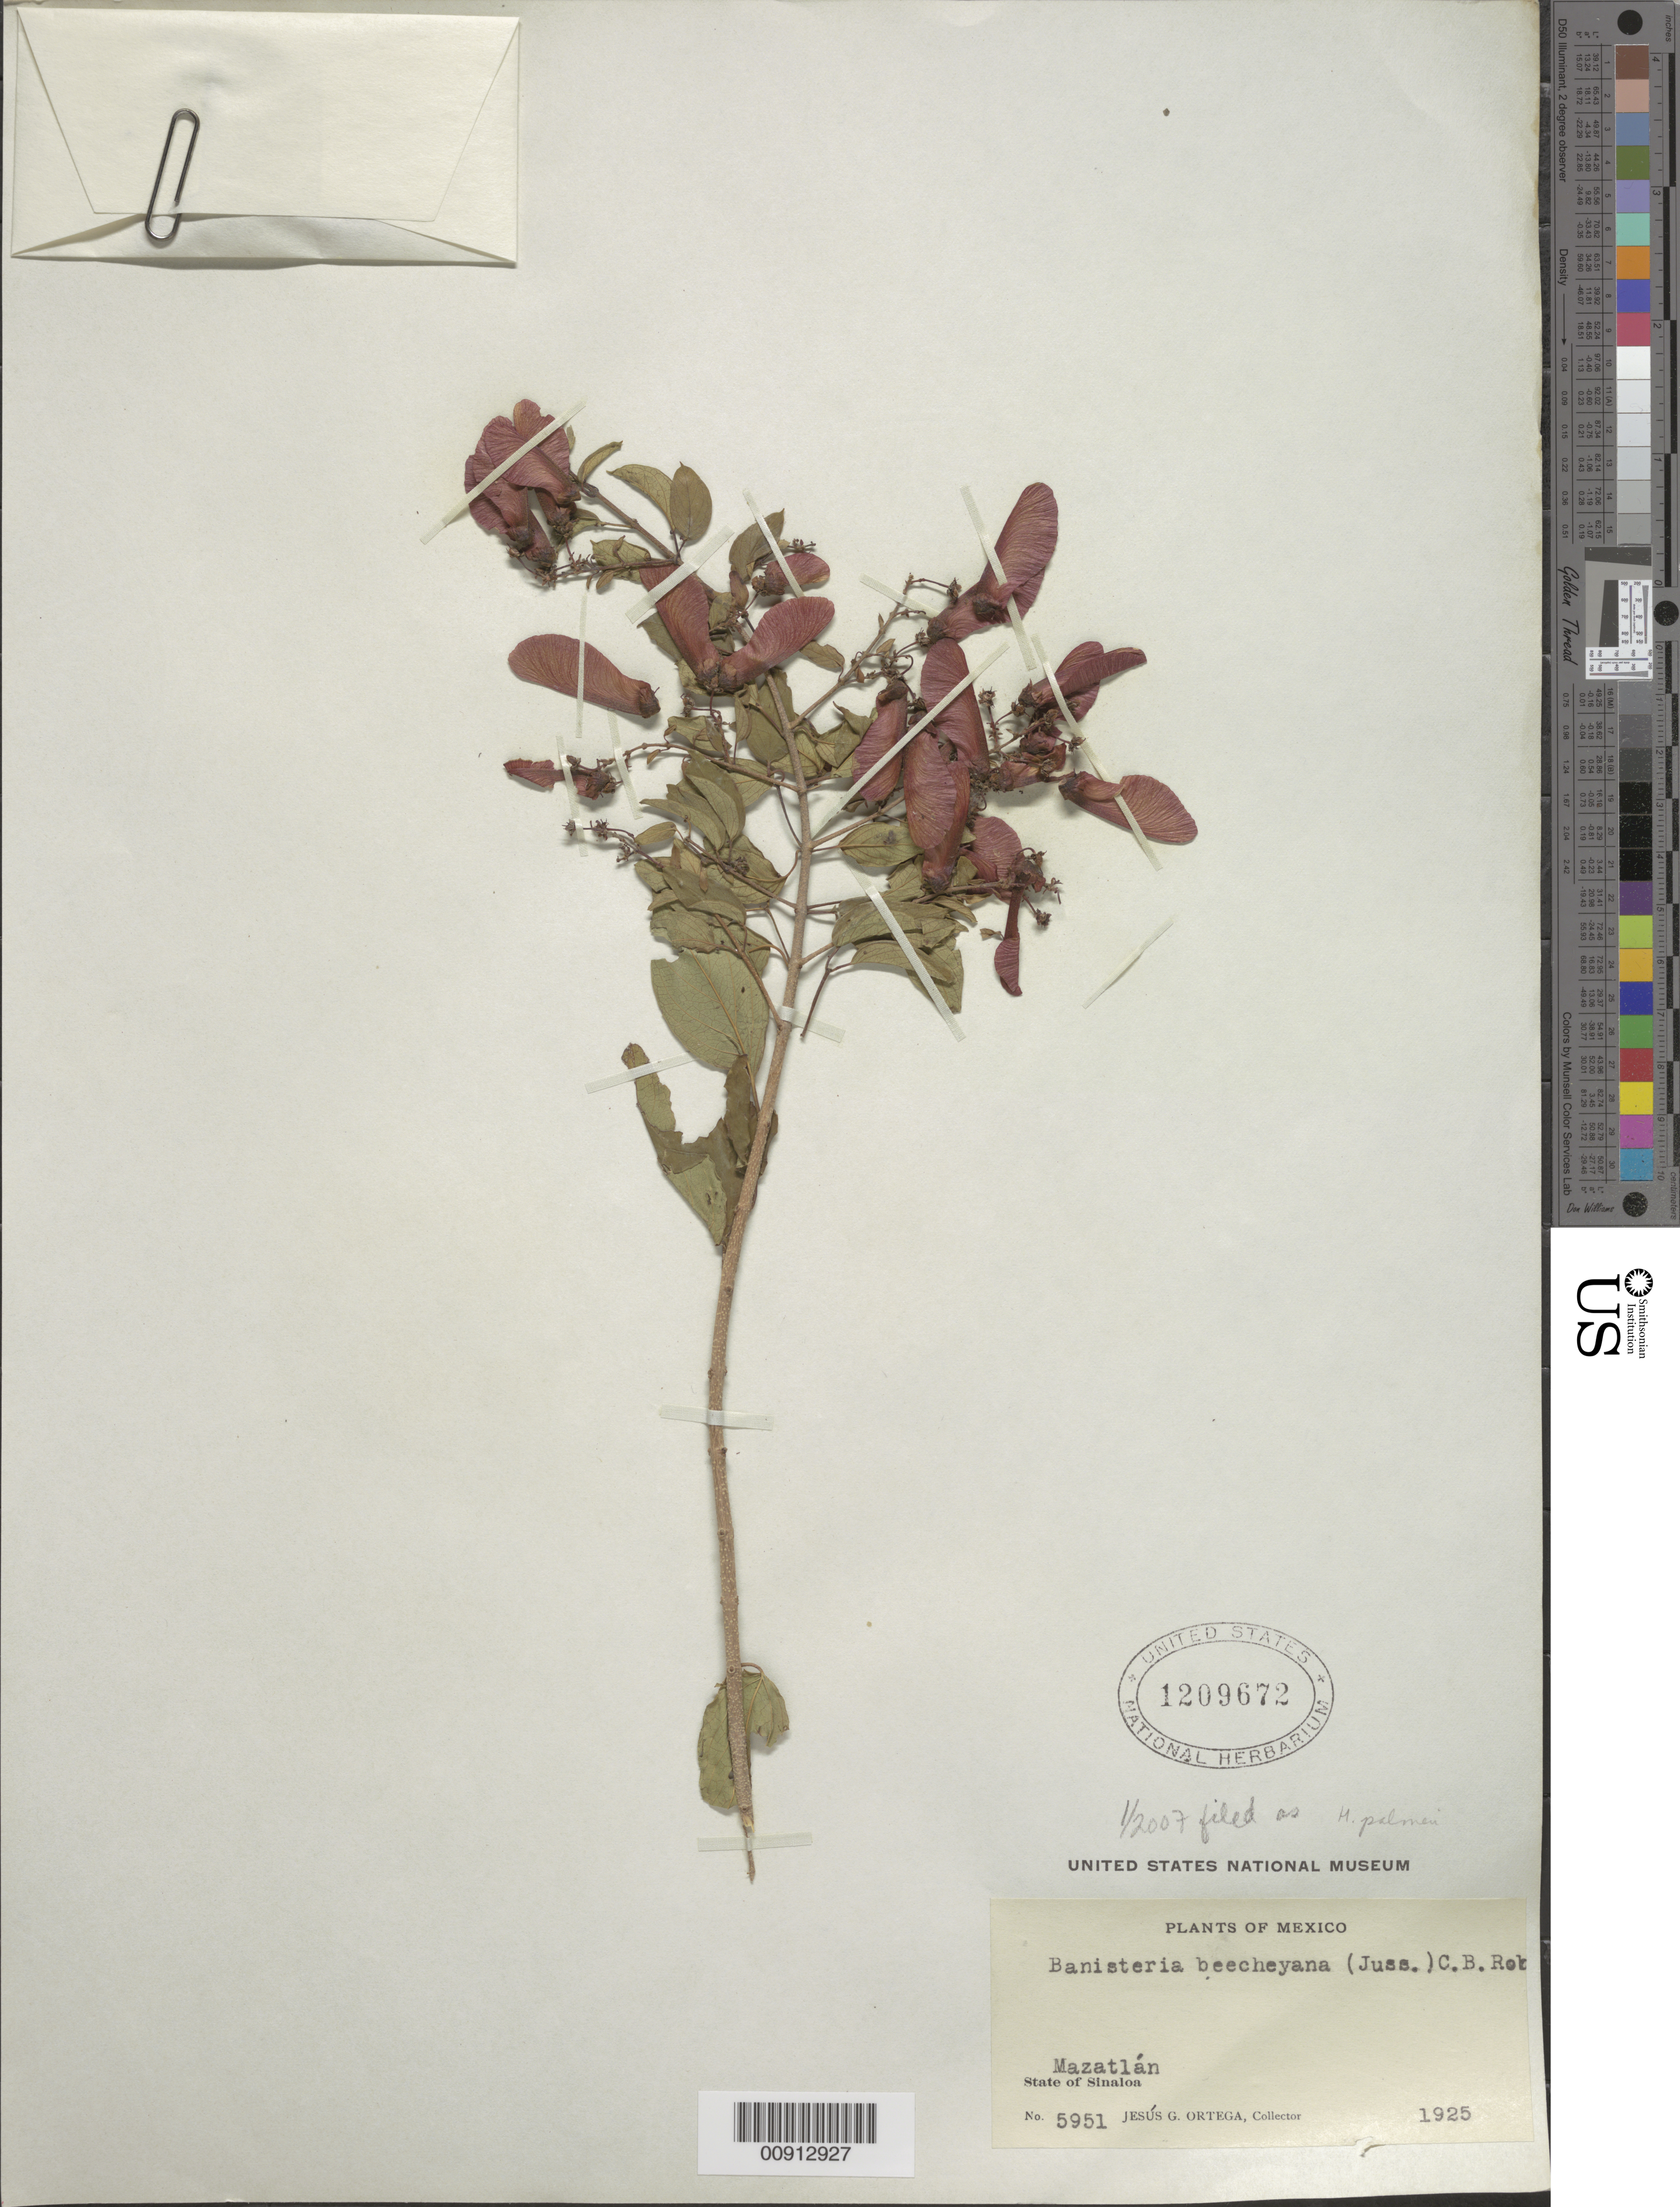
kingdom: Plantae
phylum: Tracheophyta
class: Magnoliopsida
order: Malpighiales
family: Malpighiaceae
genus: Heteropterys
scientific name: Heteropterys palmeri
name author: Rose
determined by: Strong, Mark T., (BOT), Smithsonian Institution - National Museum of Natural History (UNITED STATES)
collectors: J. Ortega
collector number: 5951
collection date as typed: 1925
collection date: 1925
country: Mexico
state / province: Sinaloa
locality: Mazatlán, State of Sinaloa.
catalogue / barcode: US 1209672